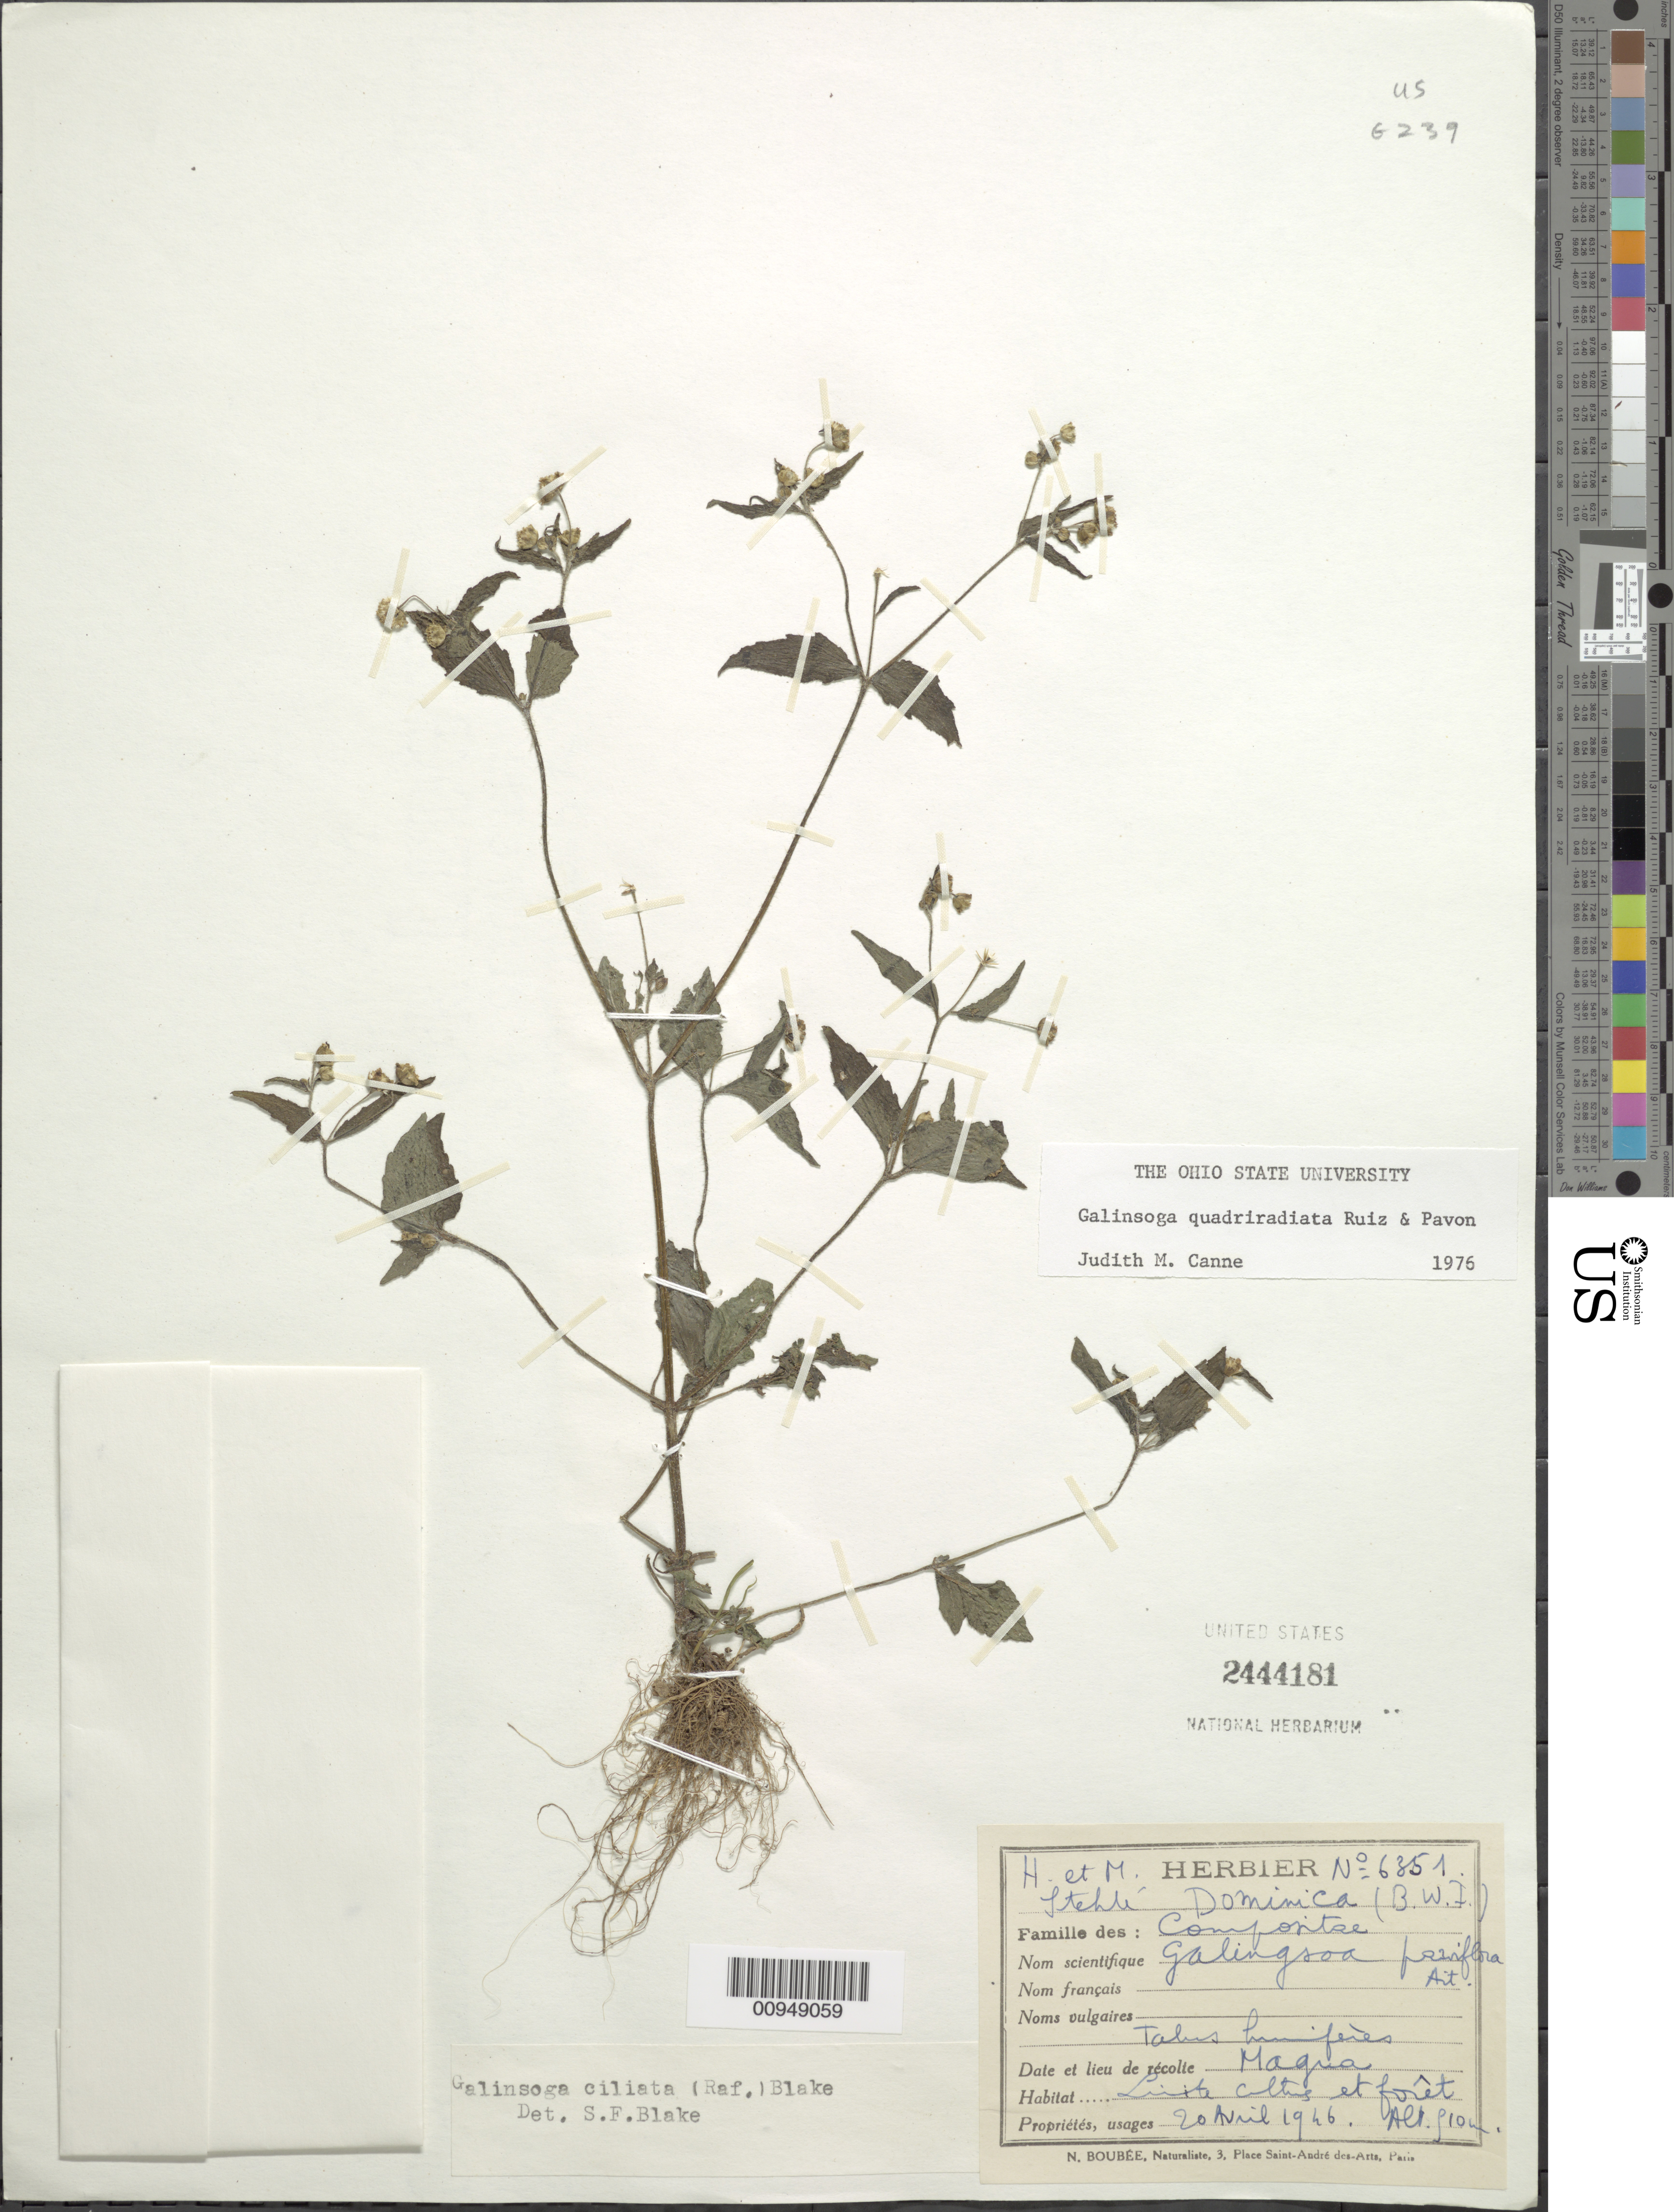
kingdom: Plantae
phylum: Tracheophyta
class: Magnoliopsida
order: Asterales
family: Asteraceae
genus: Galinsoga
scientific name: Galinsoga quadriradiata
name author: Ruiz & Pav.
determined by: Canne-Hilliker, J. M.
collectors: H. Stehlé & M. Stehlé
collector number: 6351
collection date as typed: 20 Apr 1946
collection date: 1946-04-20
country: Dominica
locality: Magua,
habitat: Talus "humiferès", "liite cult" et fôret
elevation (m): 510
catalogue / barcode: US 2444181